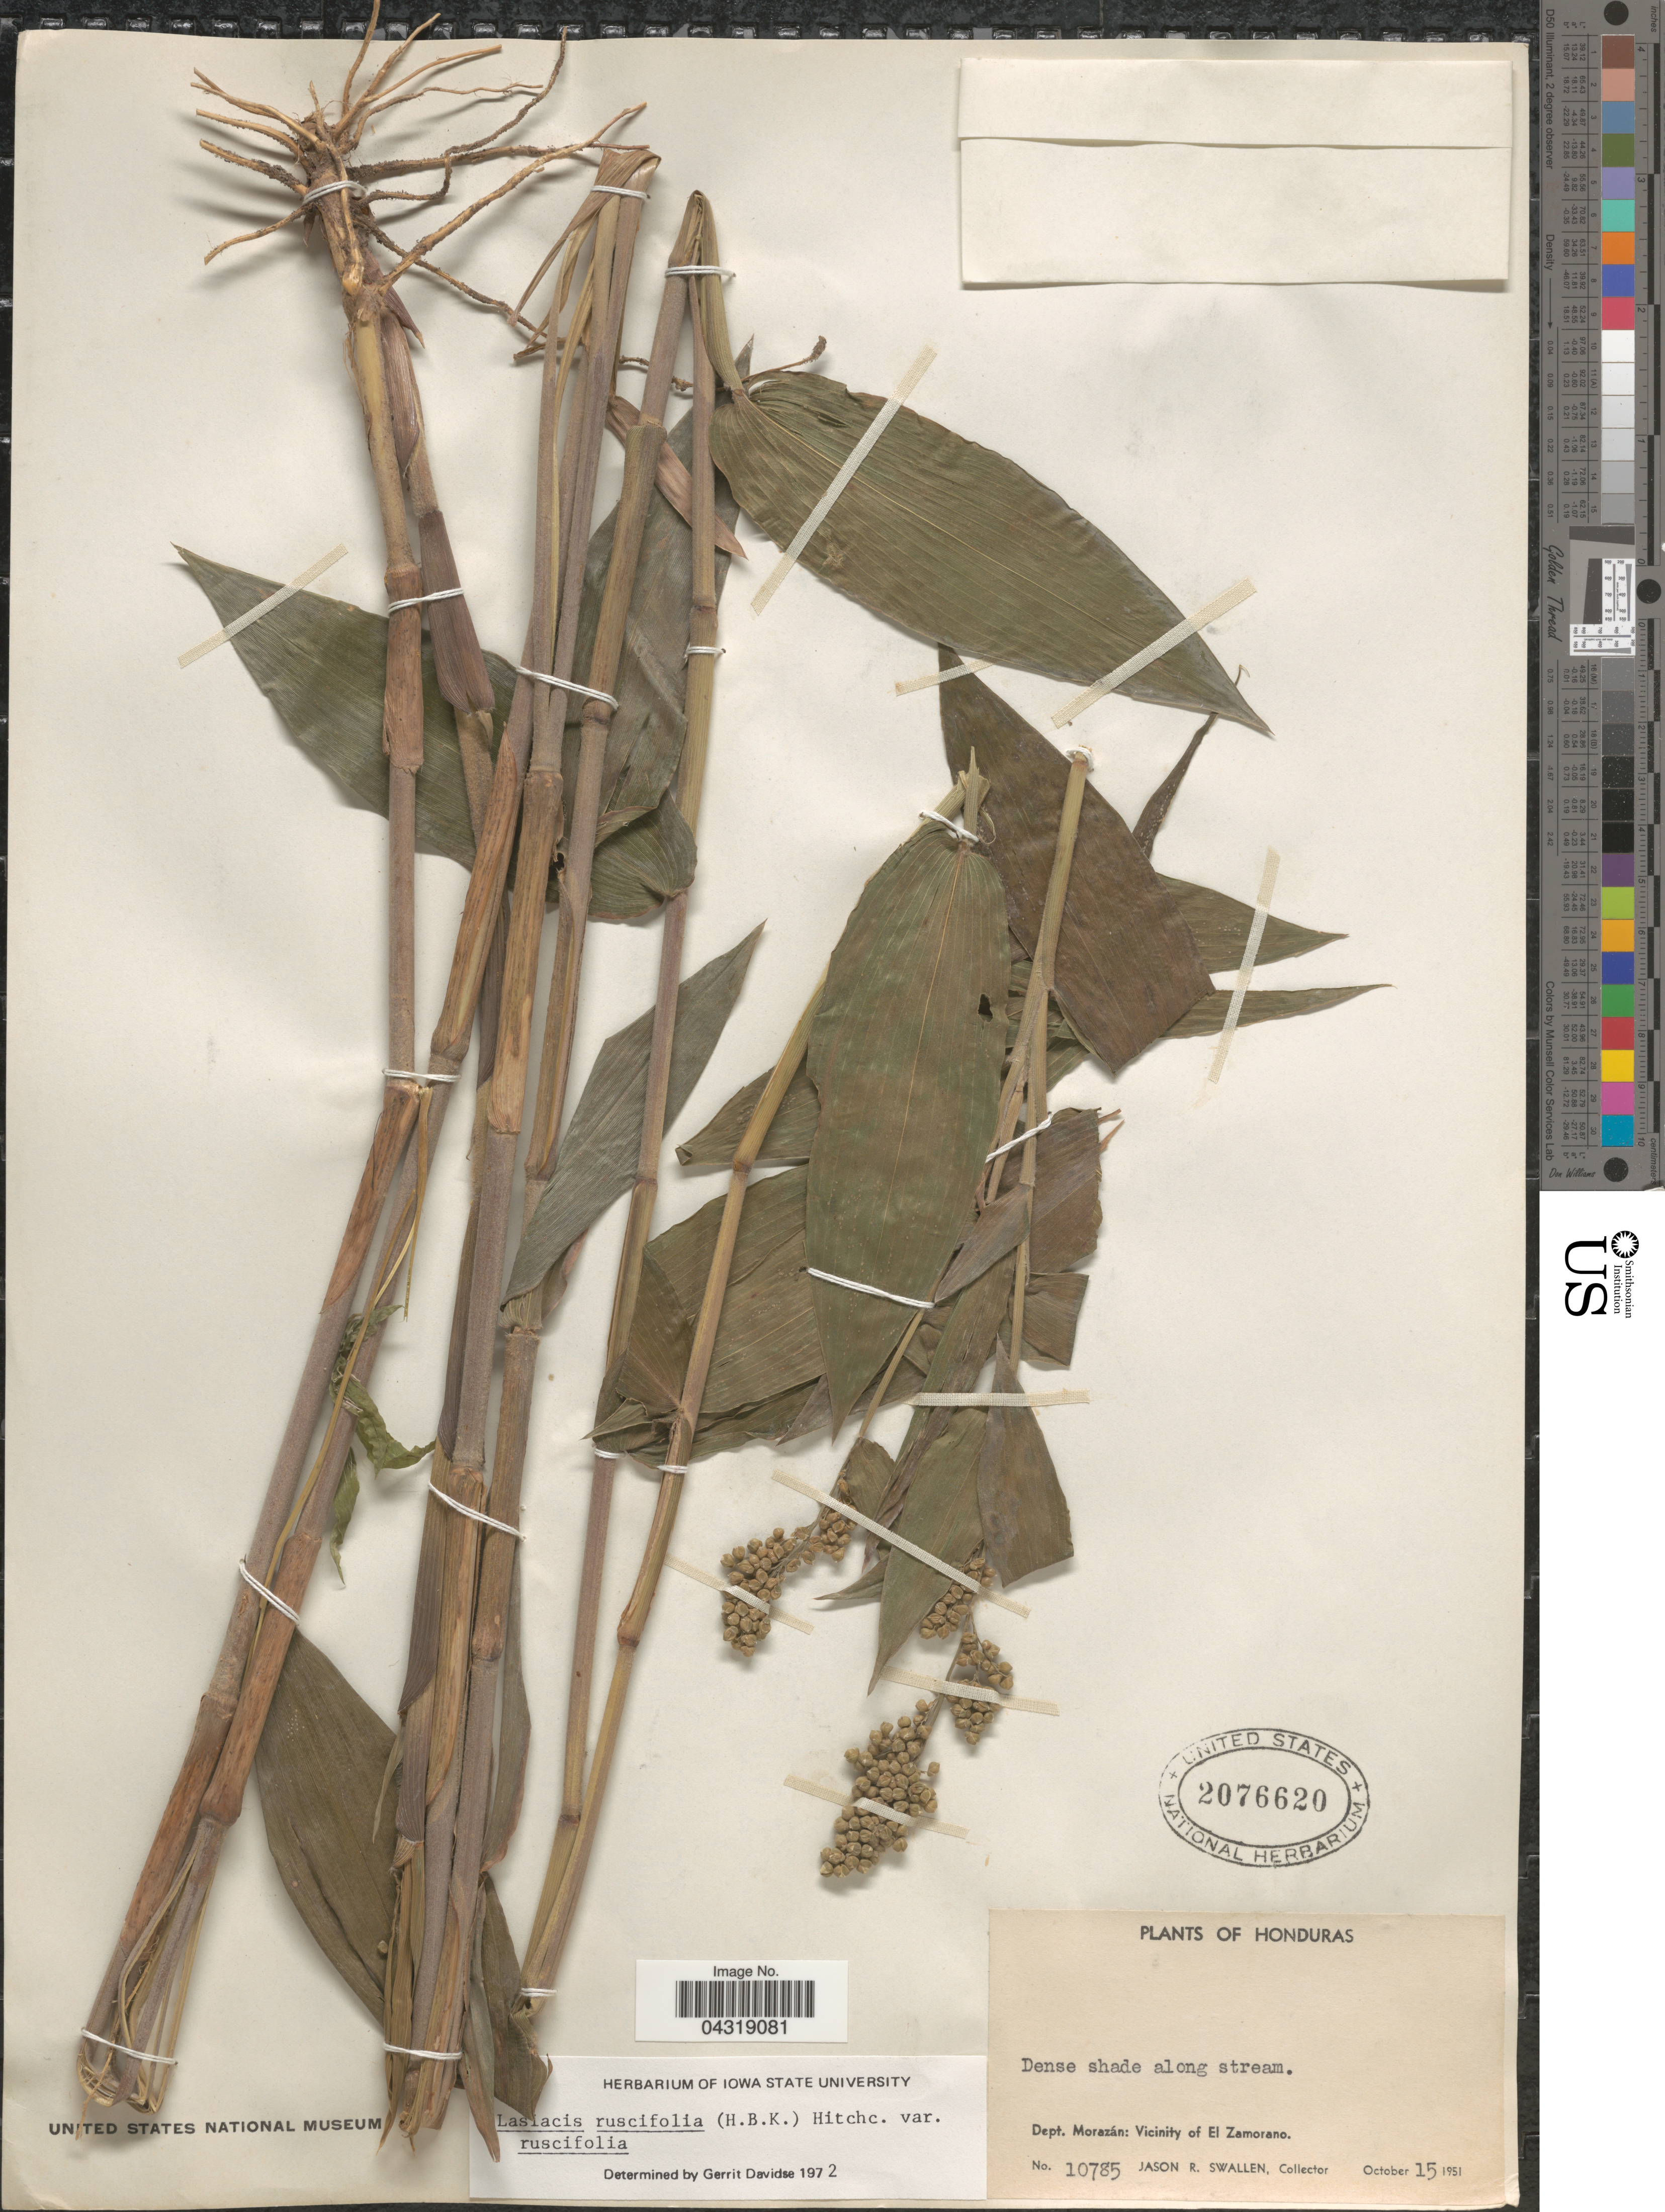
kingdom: Plantae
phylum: Tracheophyta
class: Liliopsida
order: Poales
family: Poaceae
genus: Lasiacis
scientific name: Lasiacis ruscifolia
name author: (Kunth) Hitchc.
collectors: J. R. Swallen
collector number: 10785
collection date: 1951-10-15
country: Honduras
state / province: Fco. Morazán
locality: Dept. Morazán: Vicinity of El Zamorano.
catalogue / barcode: US 2076620